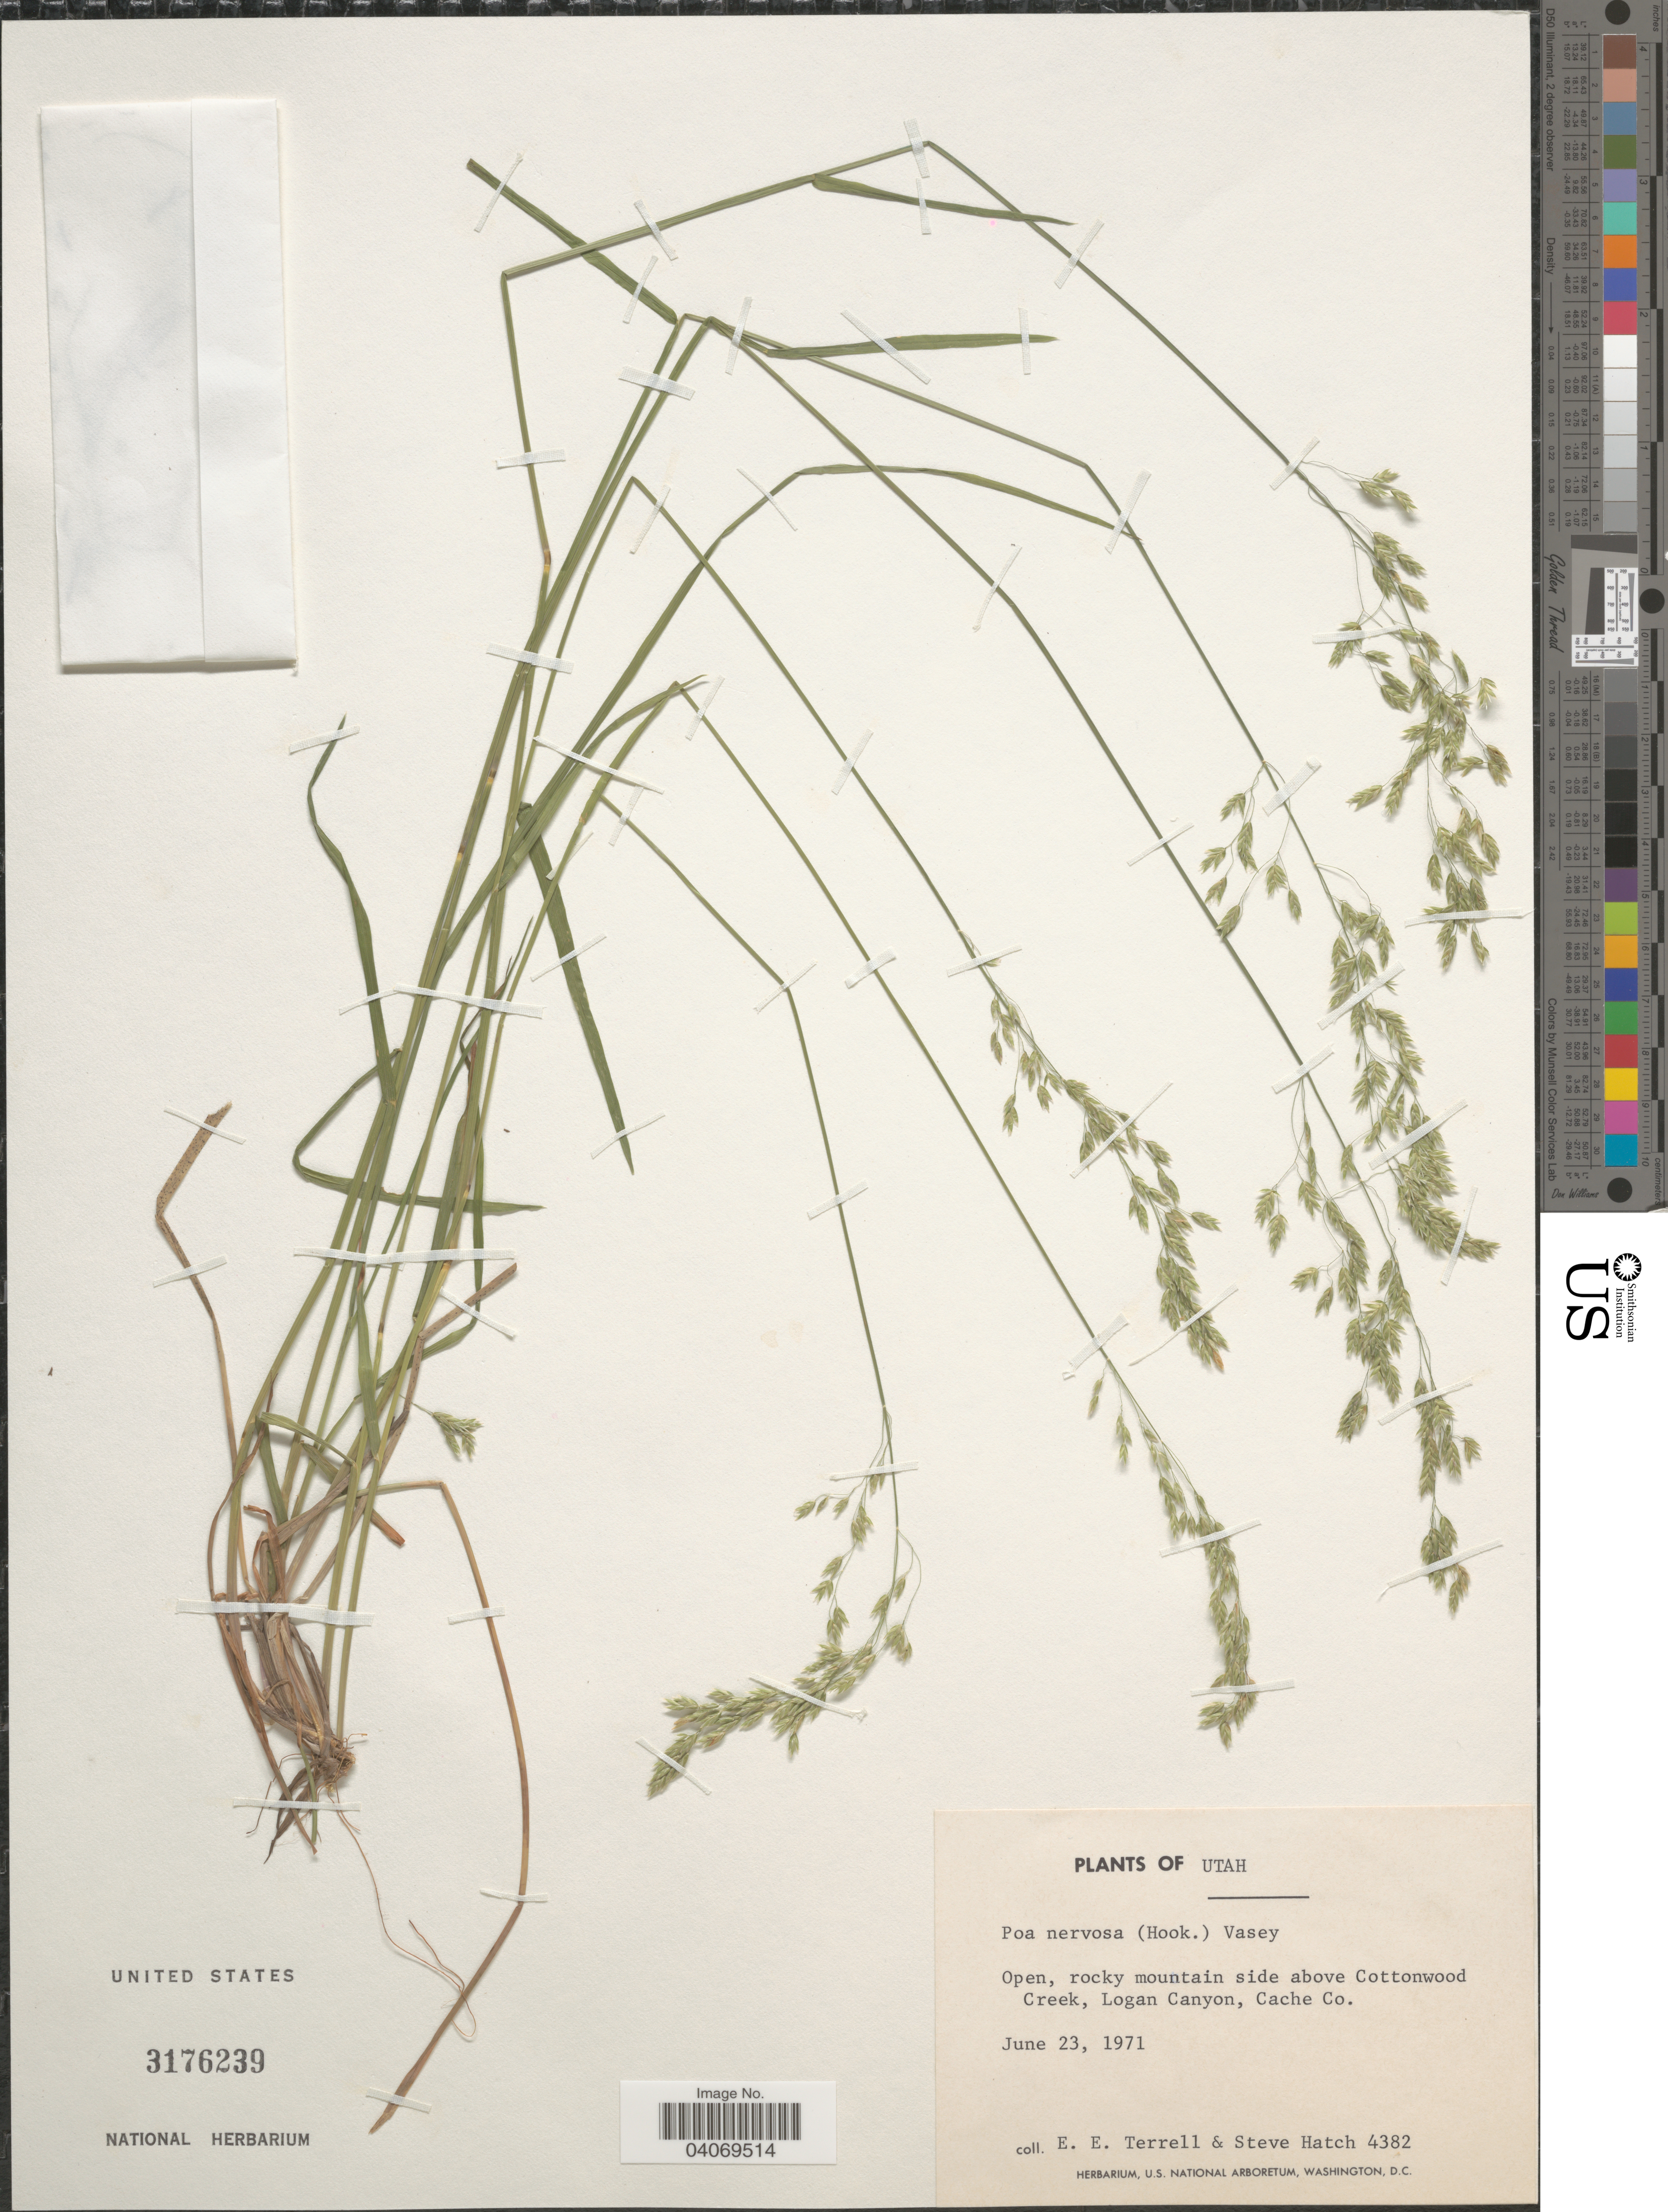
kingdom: Plantae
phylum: Tracheophyta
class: Liliopsida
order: Poales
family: Poaceae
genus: Poa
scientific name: Poa wheeleri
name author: Vasey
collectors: E. E. Terrell & S. Hatch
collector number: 4382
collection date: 1971-06-23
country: United States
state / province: Utah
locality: Open, rocky mountain side above Cottonwood Creek, Logan Canyon, Cache Co.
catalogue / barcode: US 3176239